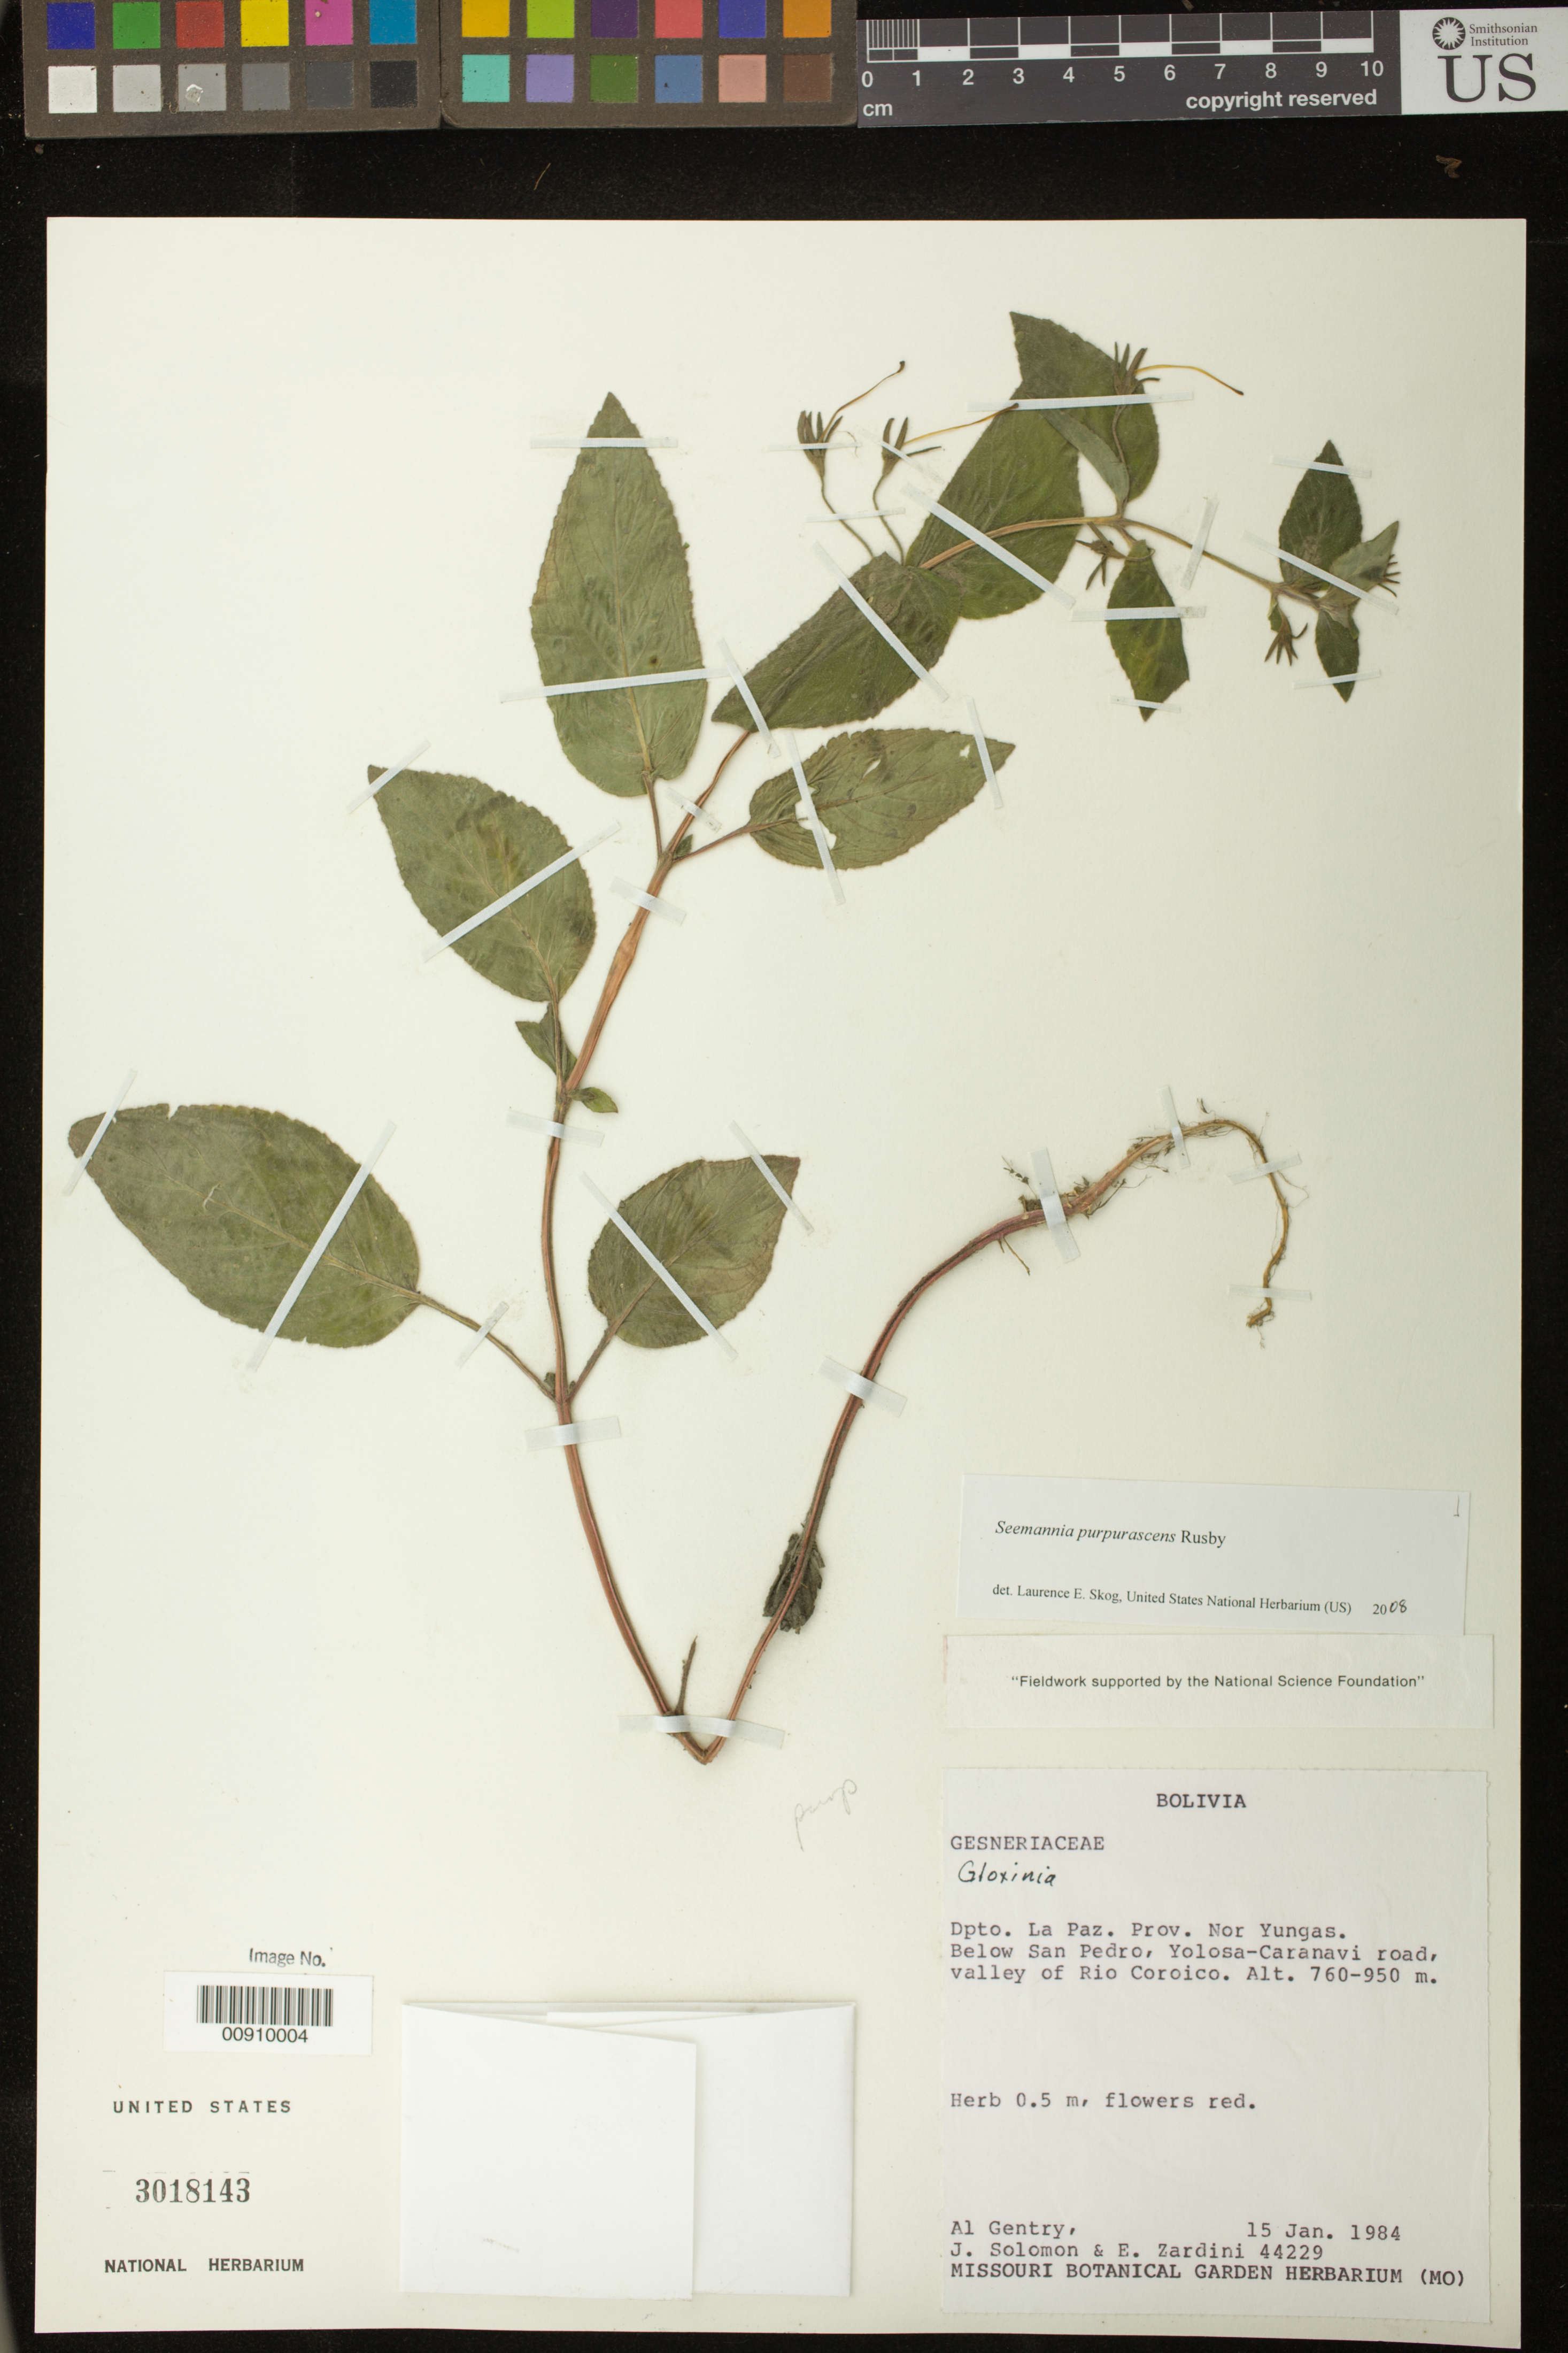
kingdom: Plantae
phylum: Tracheophyta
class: Magnoliopsida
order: Lamiales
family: Gesneriaceae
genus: Seemannia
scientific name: Seemannia purpurascens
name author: Rusby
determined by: Skog, Laurence E.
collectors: A. H. Gentry, J. C. Solomon & E. M. Zardini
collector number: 44229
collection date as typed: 15 Jan 1984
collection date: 1984-01-15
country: Bolivia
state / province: La Paz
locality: Dpto. La Paz, Prov. Nor Yungas, below San Pedro, Yolosa-Caranavi road, valley of Rio Coroico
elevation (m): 760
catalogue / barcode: US 3018143